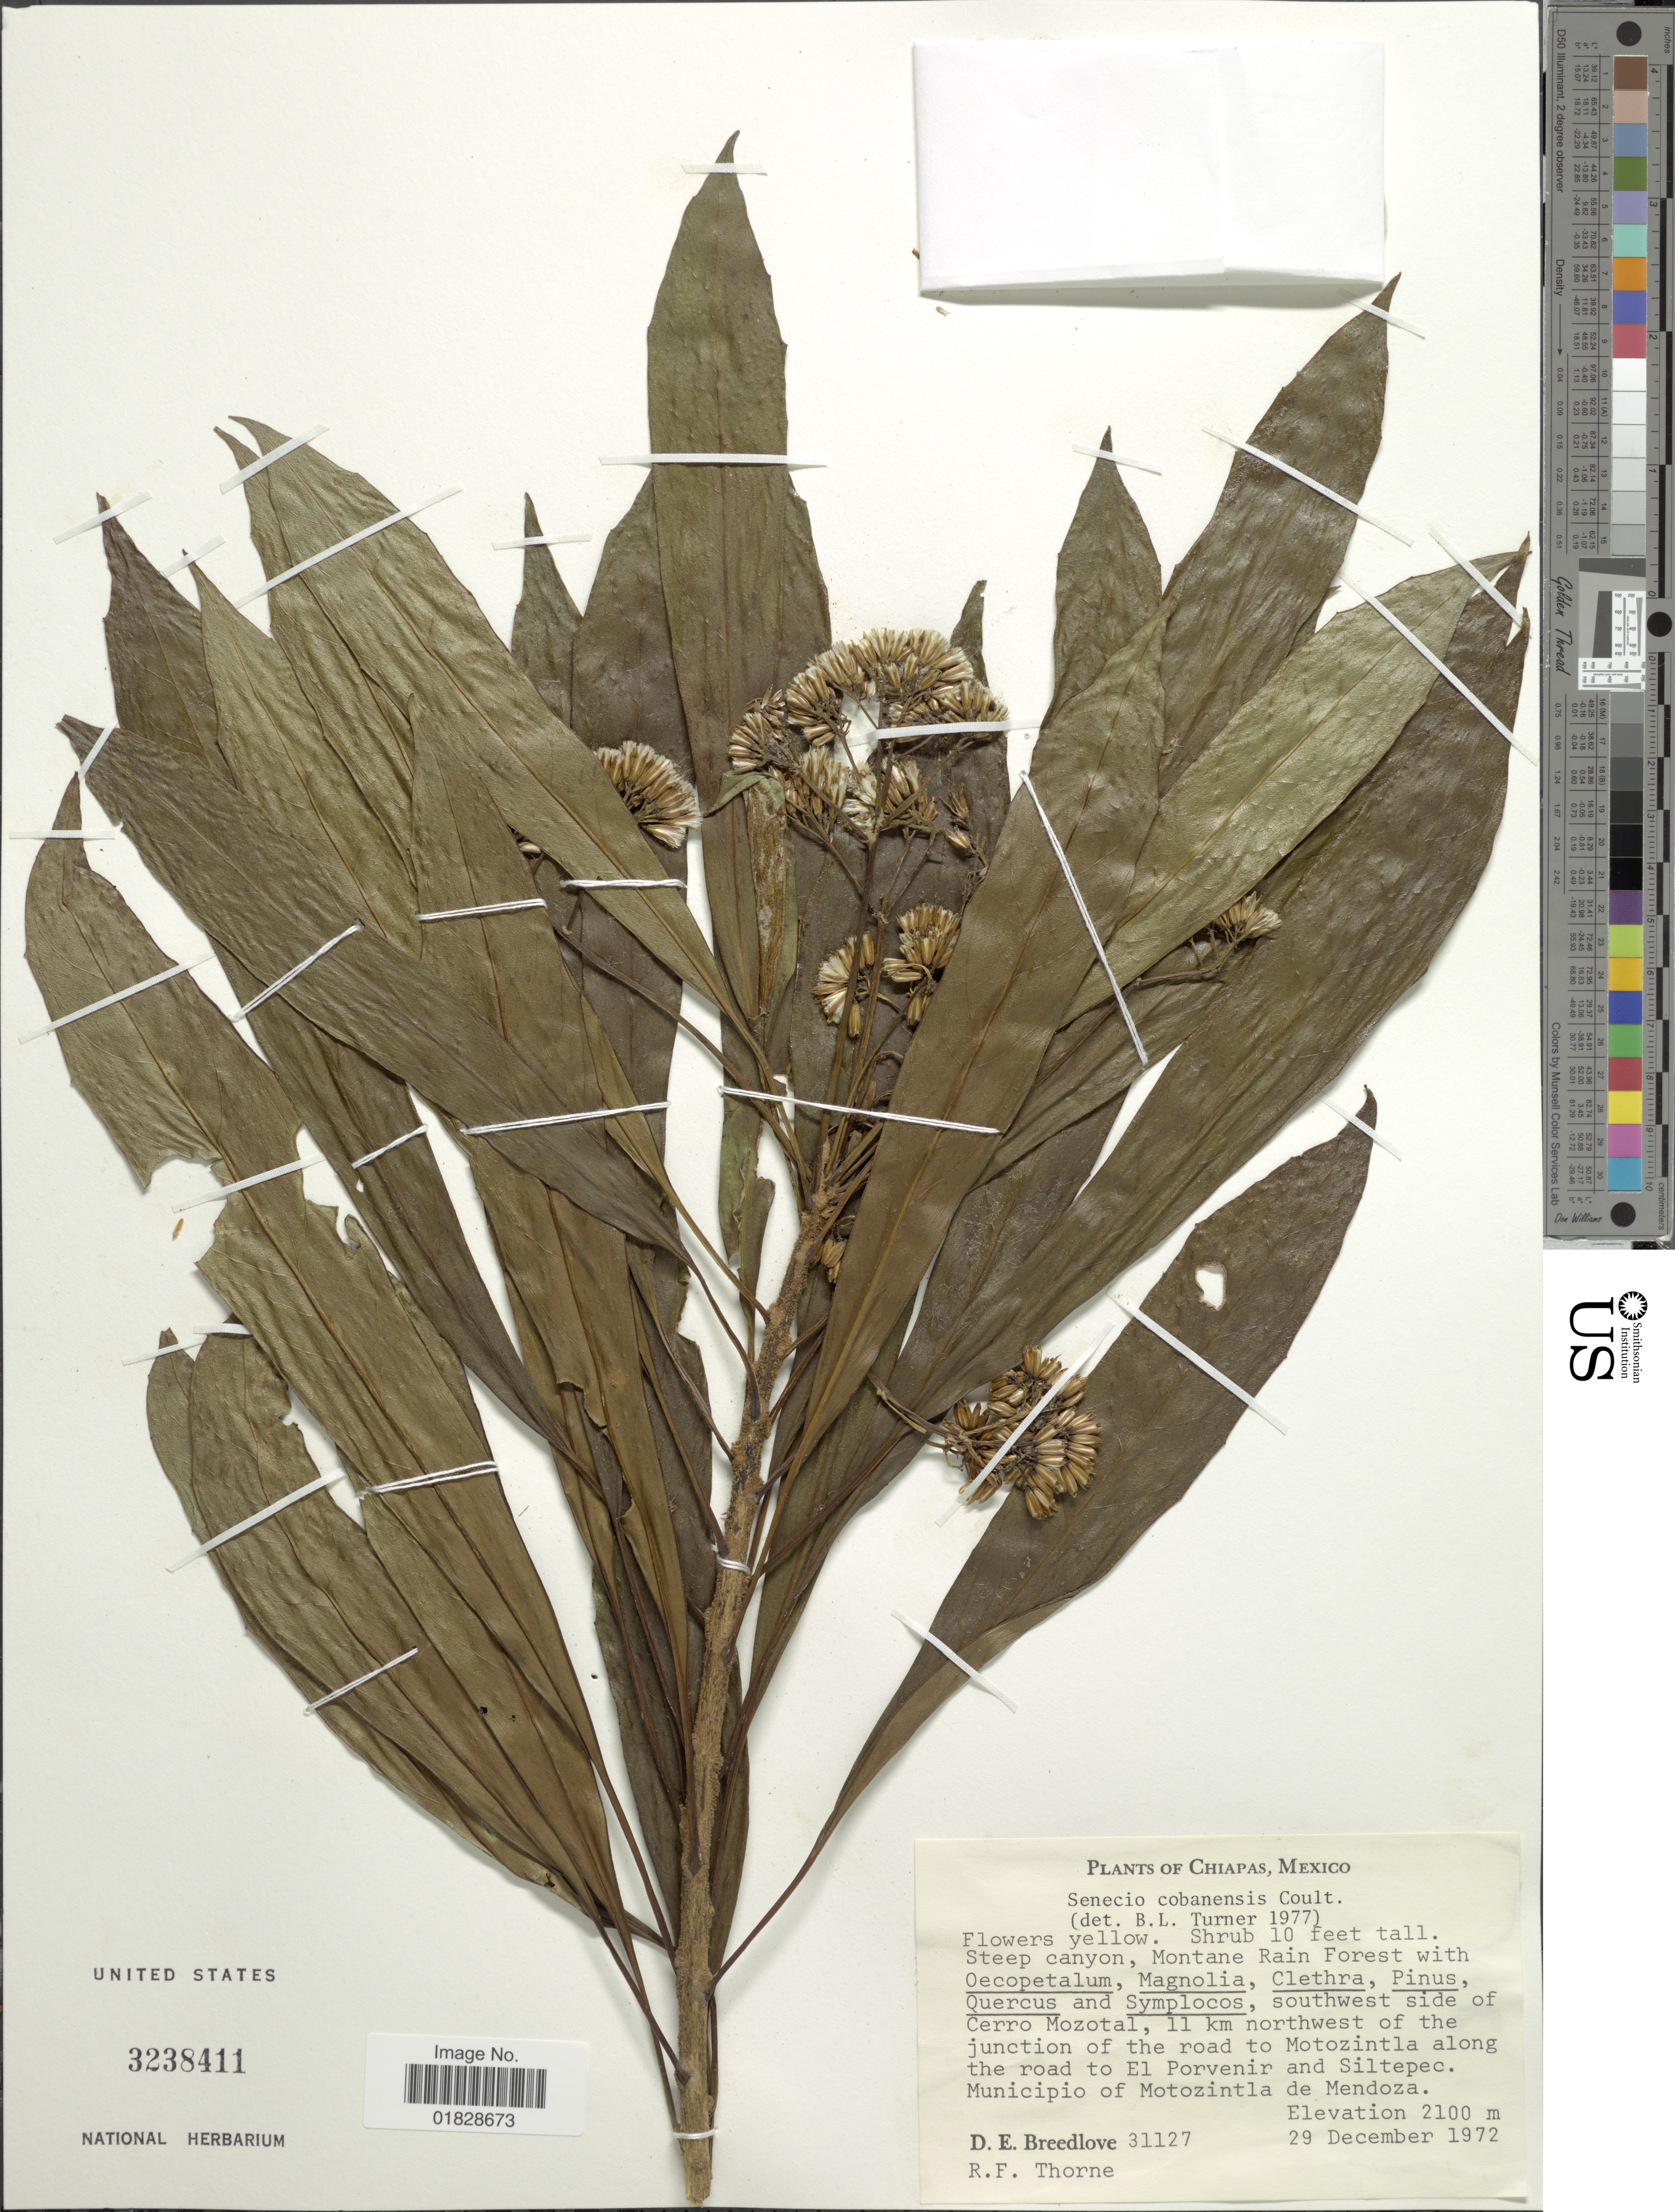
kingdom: Plantae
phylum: Tracheophyta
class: Magnoliopsida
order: Asterales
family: Asteraceae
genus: Telanthophora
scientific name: Telanthophora cobanensis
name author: (J.M. Coult.) H. Rob. & Brettell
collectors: D. E. Breedlove & R. F. Thorne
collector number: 31127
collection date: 1972-12-29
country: Mexico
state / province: Chiapas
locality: Southwest side of Cerro Mozotal, 11 km northwest of the junction of the road to Motozintla along the road to El Porvenir and Siltepec. Municipio of Motozintla de Mendoza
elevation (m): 2100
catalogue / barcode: US 3238411